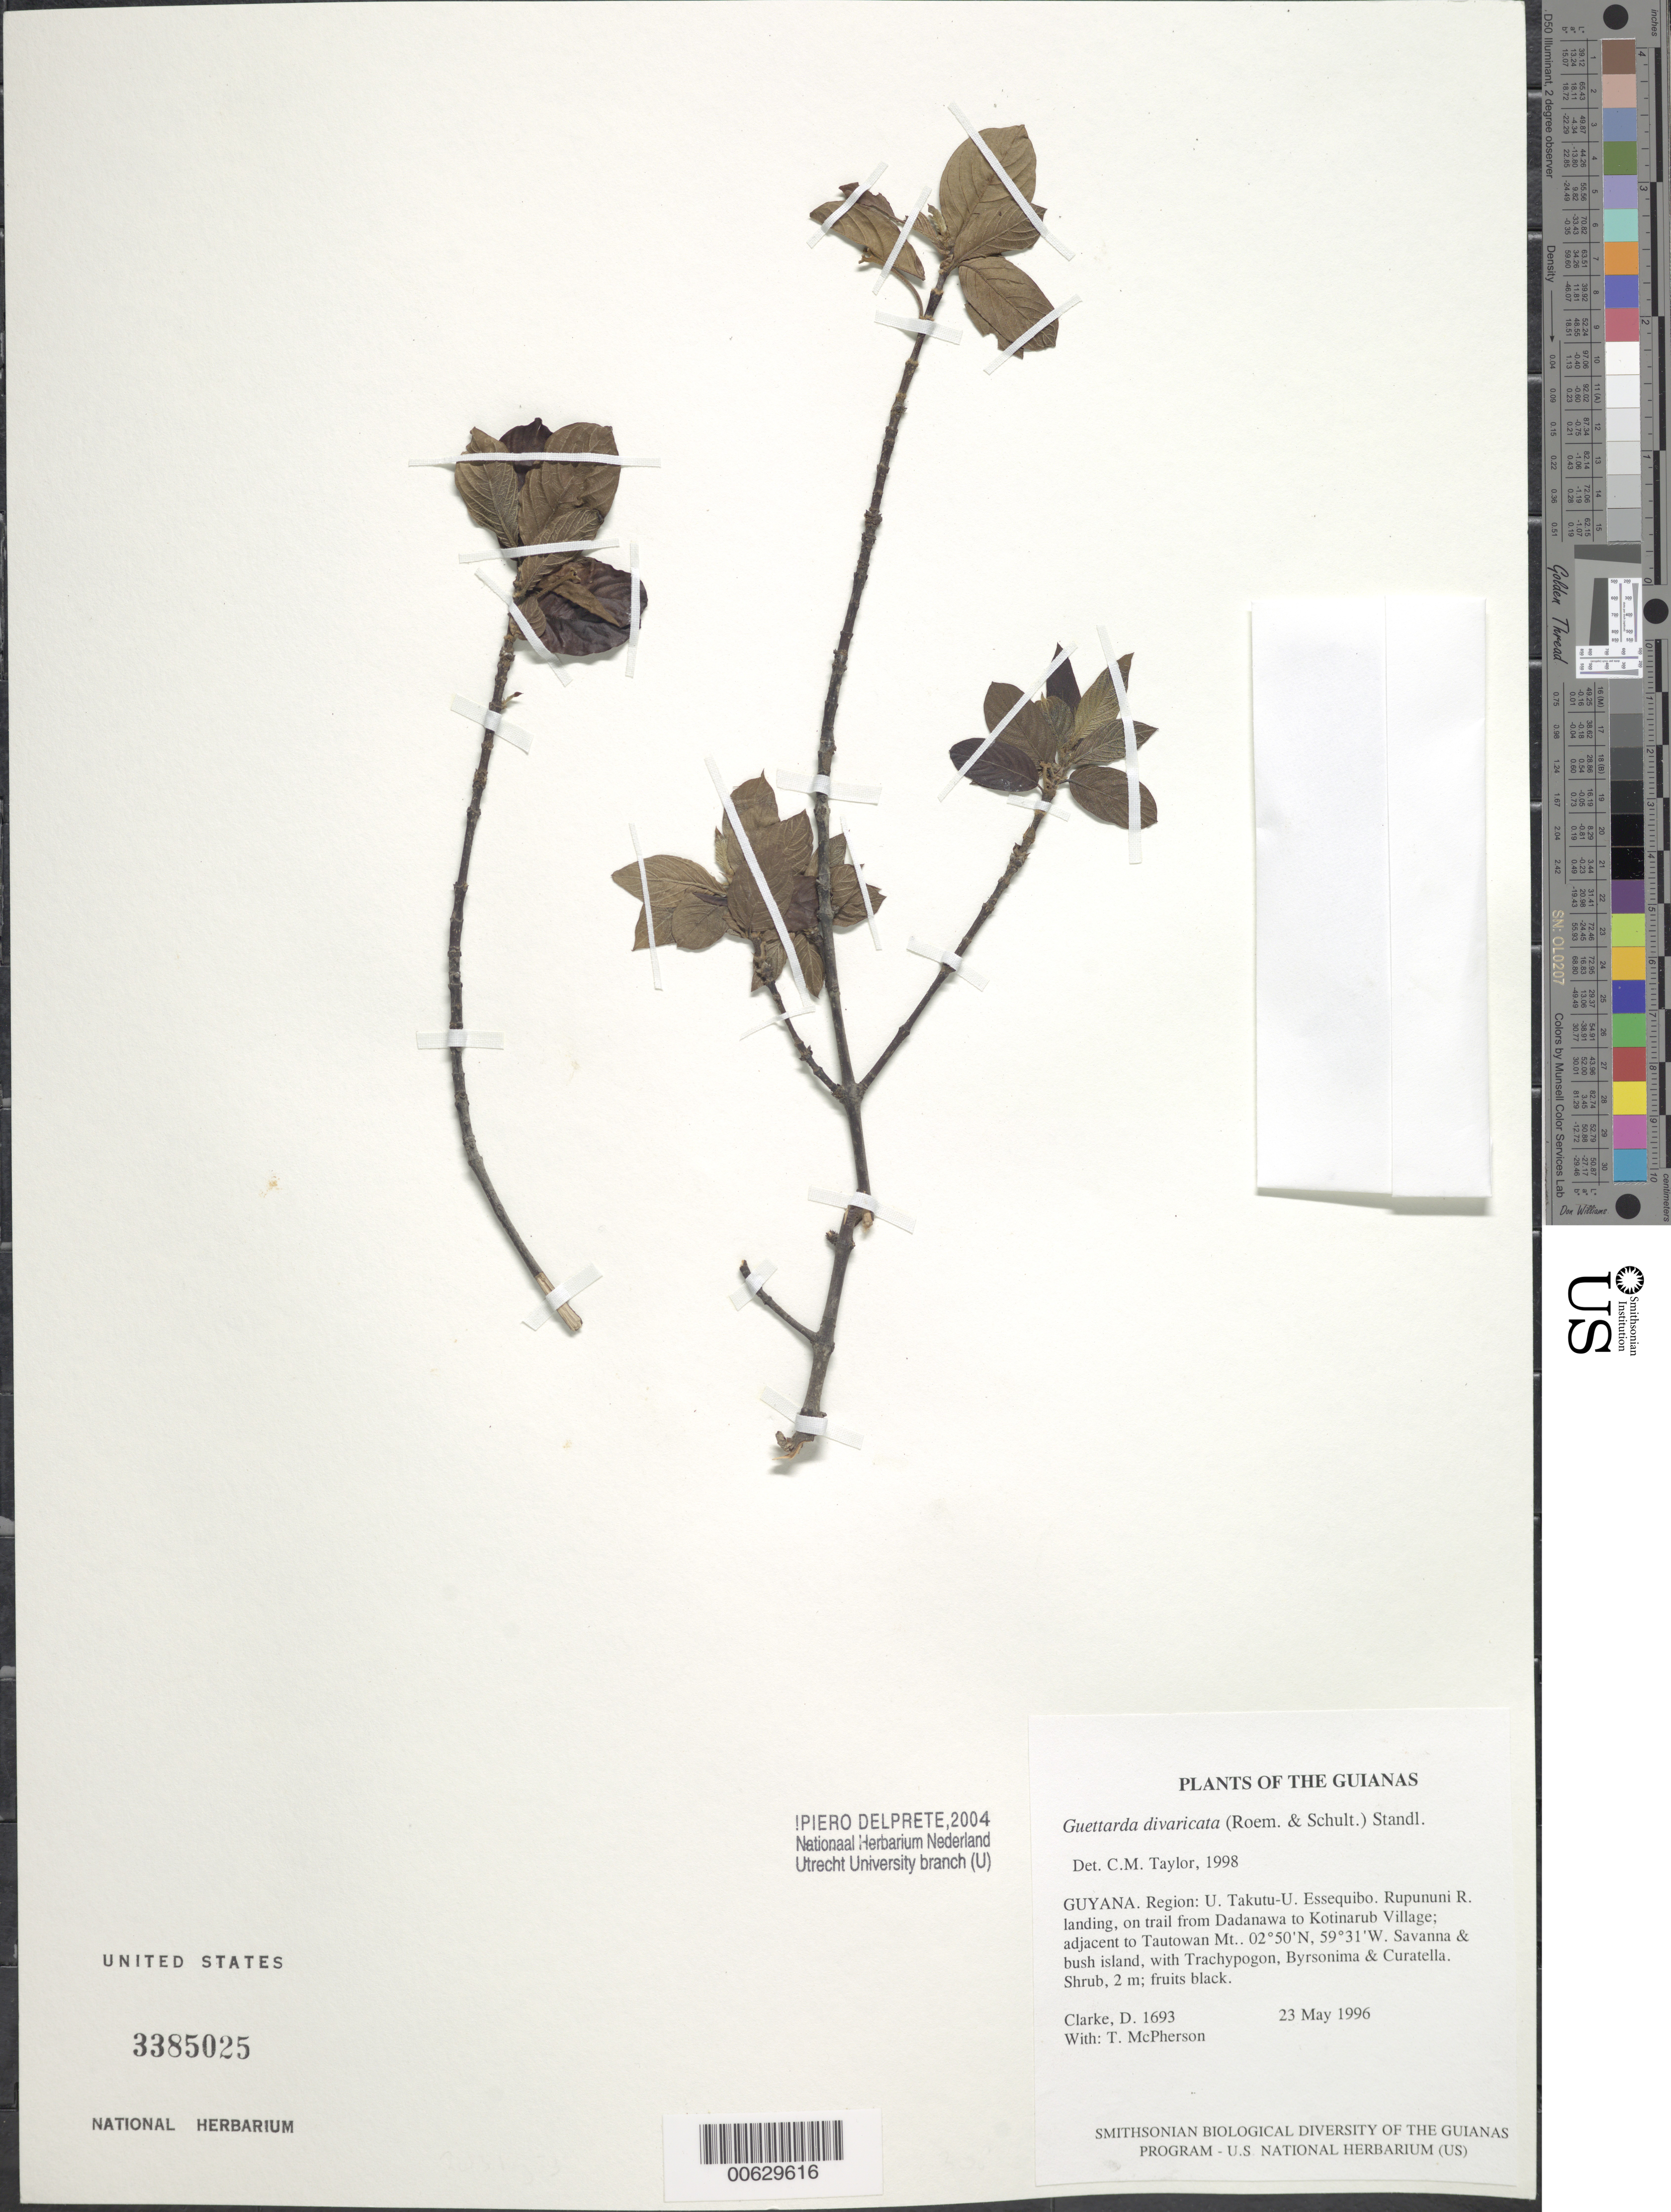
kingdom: Plantae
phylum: Tracheophyta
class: Magnoliopsida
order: Gentianales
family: Rubiaceae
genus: Guettarda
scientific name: Guettarda divaricata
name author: (Humb. & Bonpl. ex Roem. & Schult.) Standl.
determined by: Delprete, P. G., Herb. de Guyane Cay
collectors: H. D. Clarke & T. McPherson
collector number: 1693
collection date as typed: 23 May 1996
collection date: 1996-05-23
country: Guyana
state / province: U. Takutu-U. Essequibo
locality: Rupununi R. landing, on trail from Dadanawa to Kotinarub Village; adjacent to Tautowan Mt.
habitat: Savanna & bush island, with Trachypogon, Byrsonima & Curatella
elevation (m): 100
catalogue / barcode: US 3385025